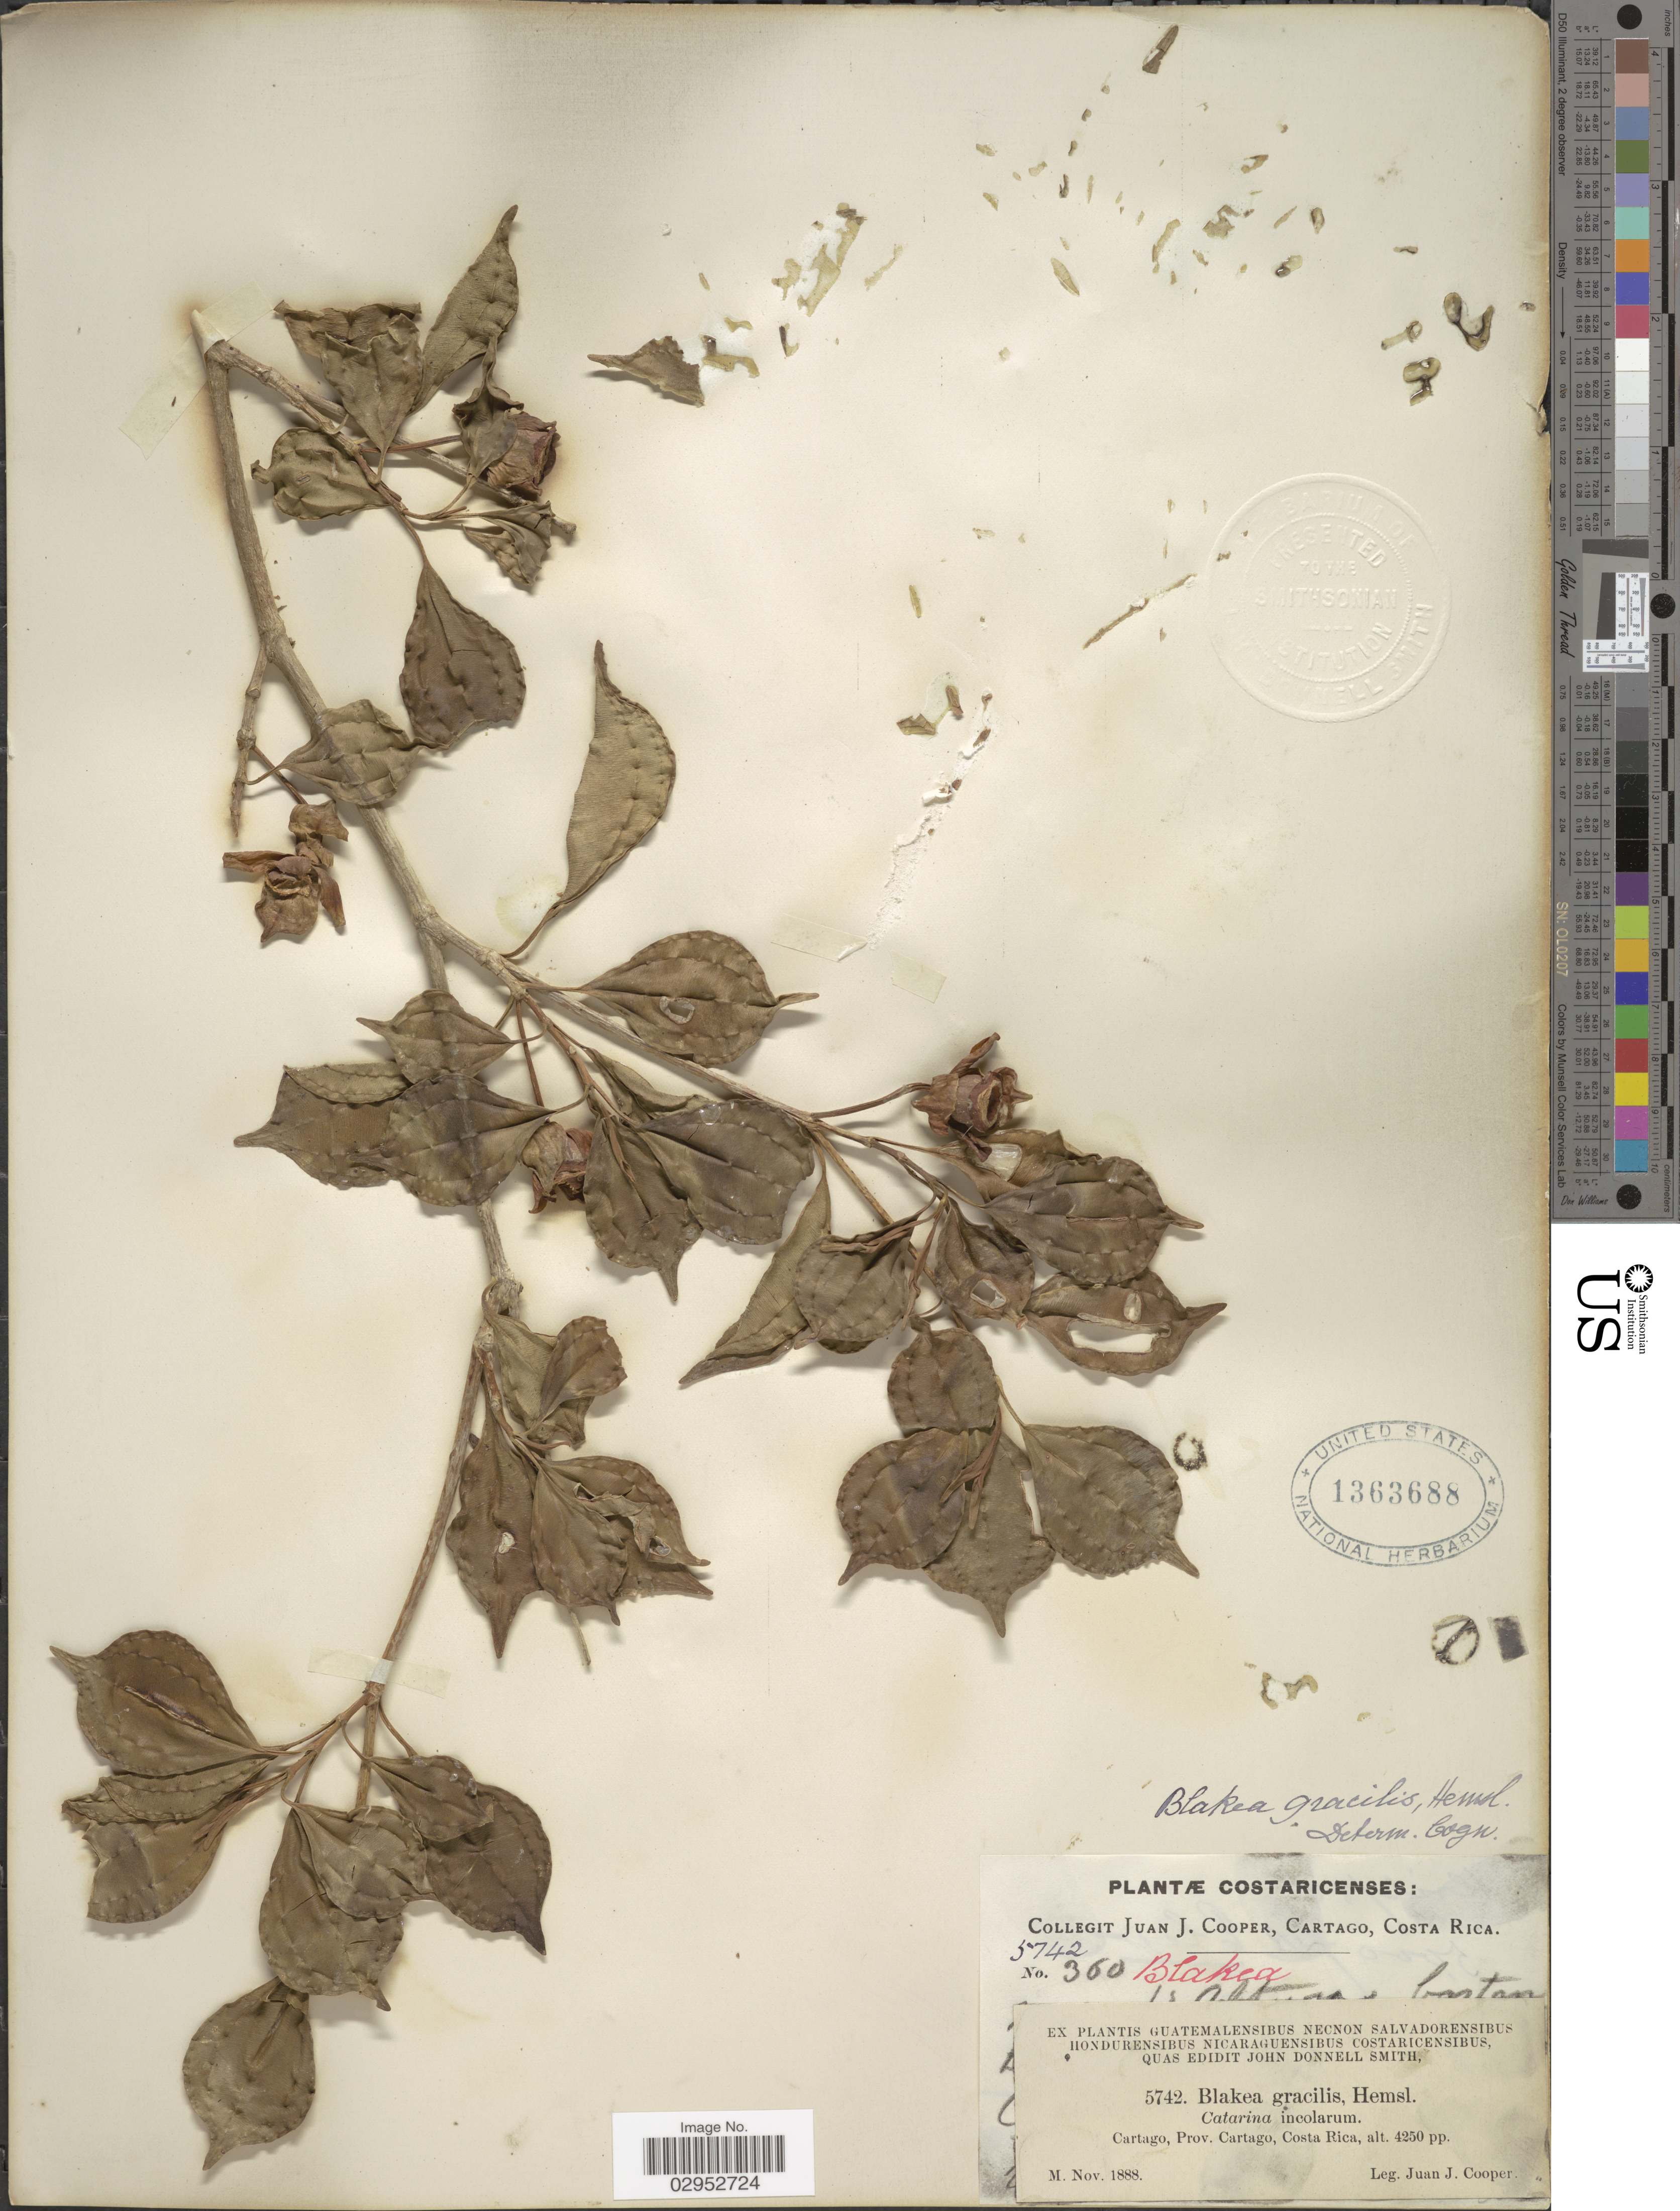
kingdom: Plantae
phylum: Tracheophyta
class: Magnoliopsida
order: Myrtales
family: Melastomataceae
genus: Blakea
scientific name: Blakea gracilis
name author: Hemsl.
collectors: J. J. Cooper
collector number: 5742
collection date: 1888-11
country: Costa Rica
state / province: Cartago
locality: Cartago, Prov. Cartago.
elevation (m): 1295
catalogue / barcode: US 1363688